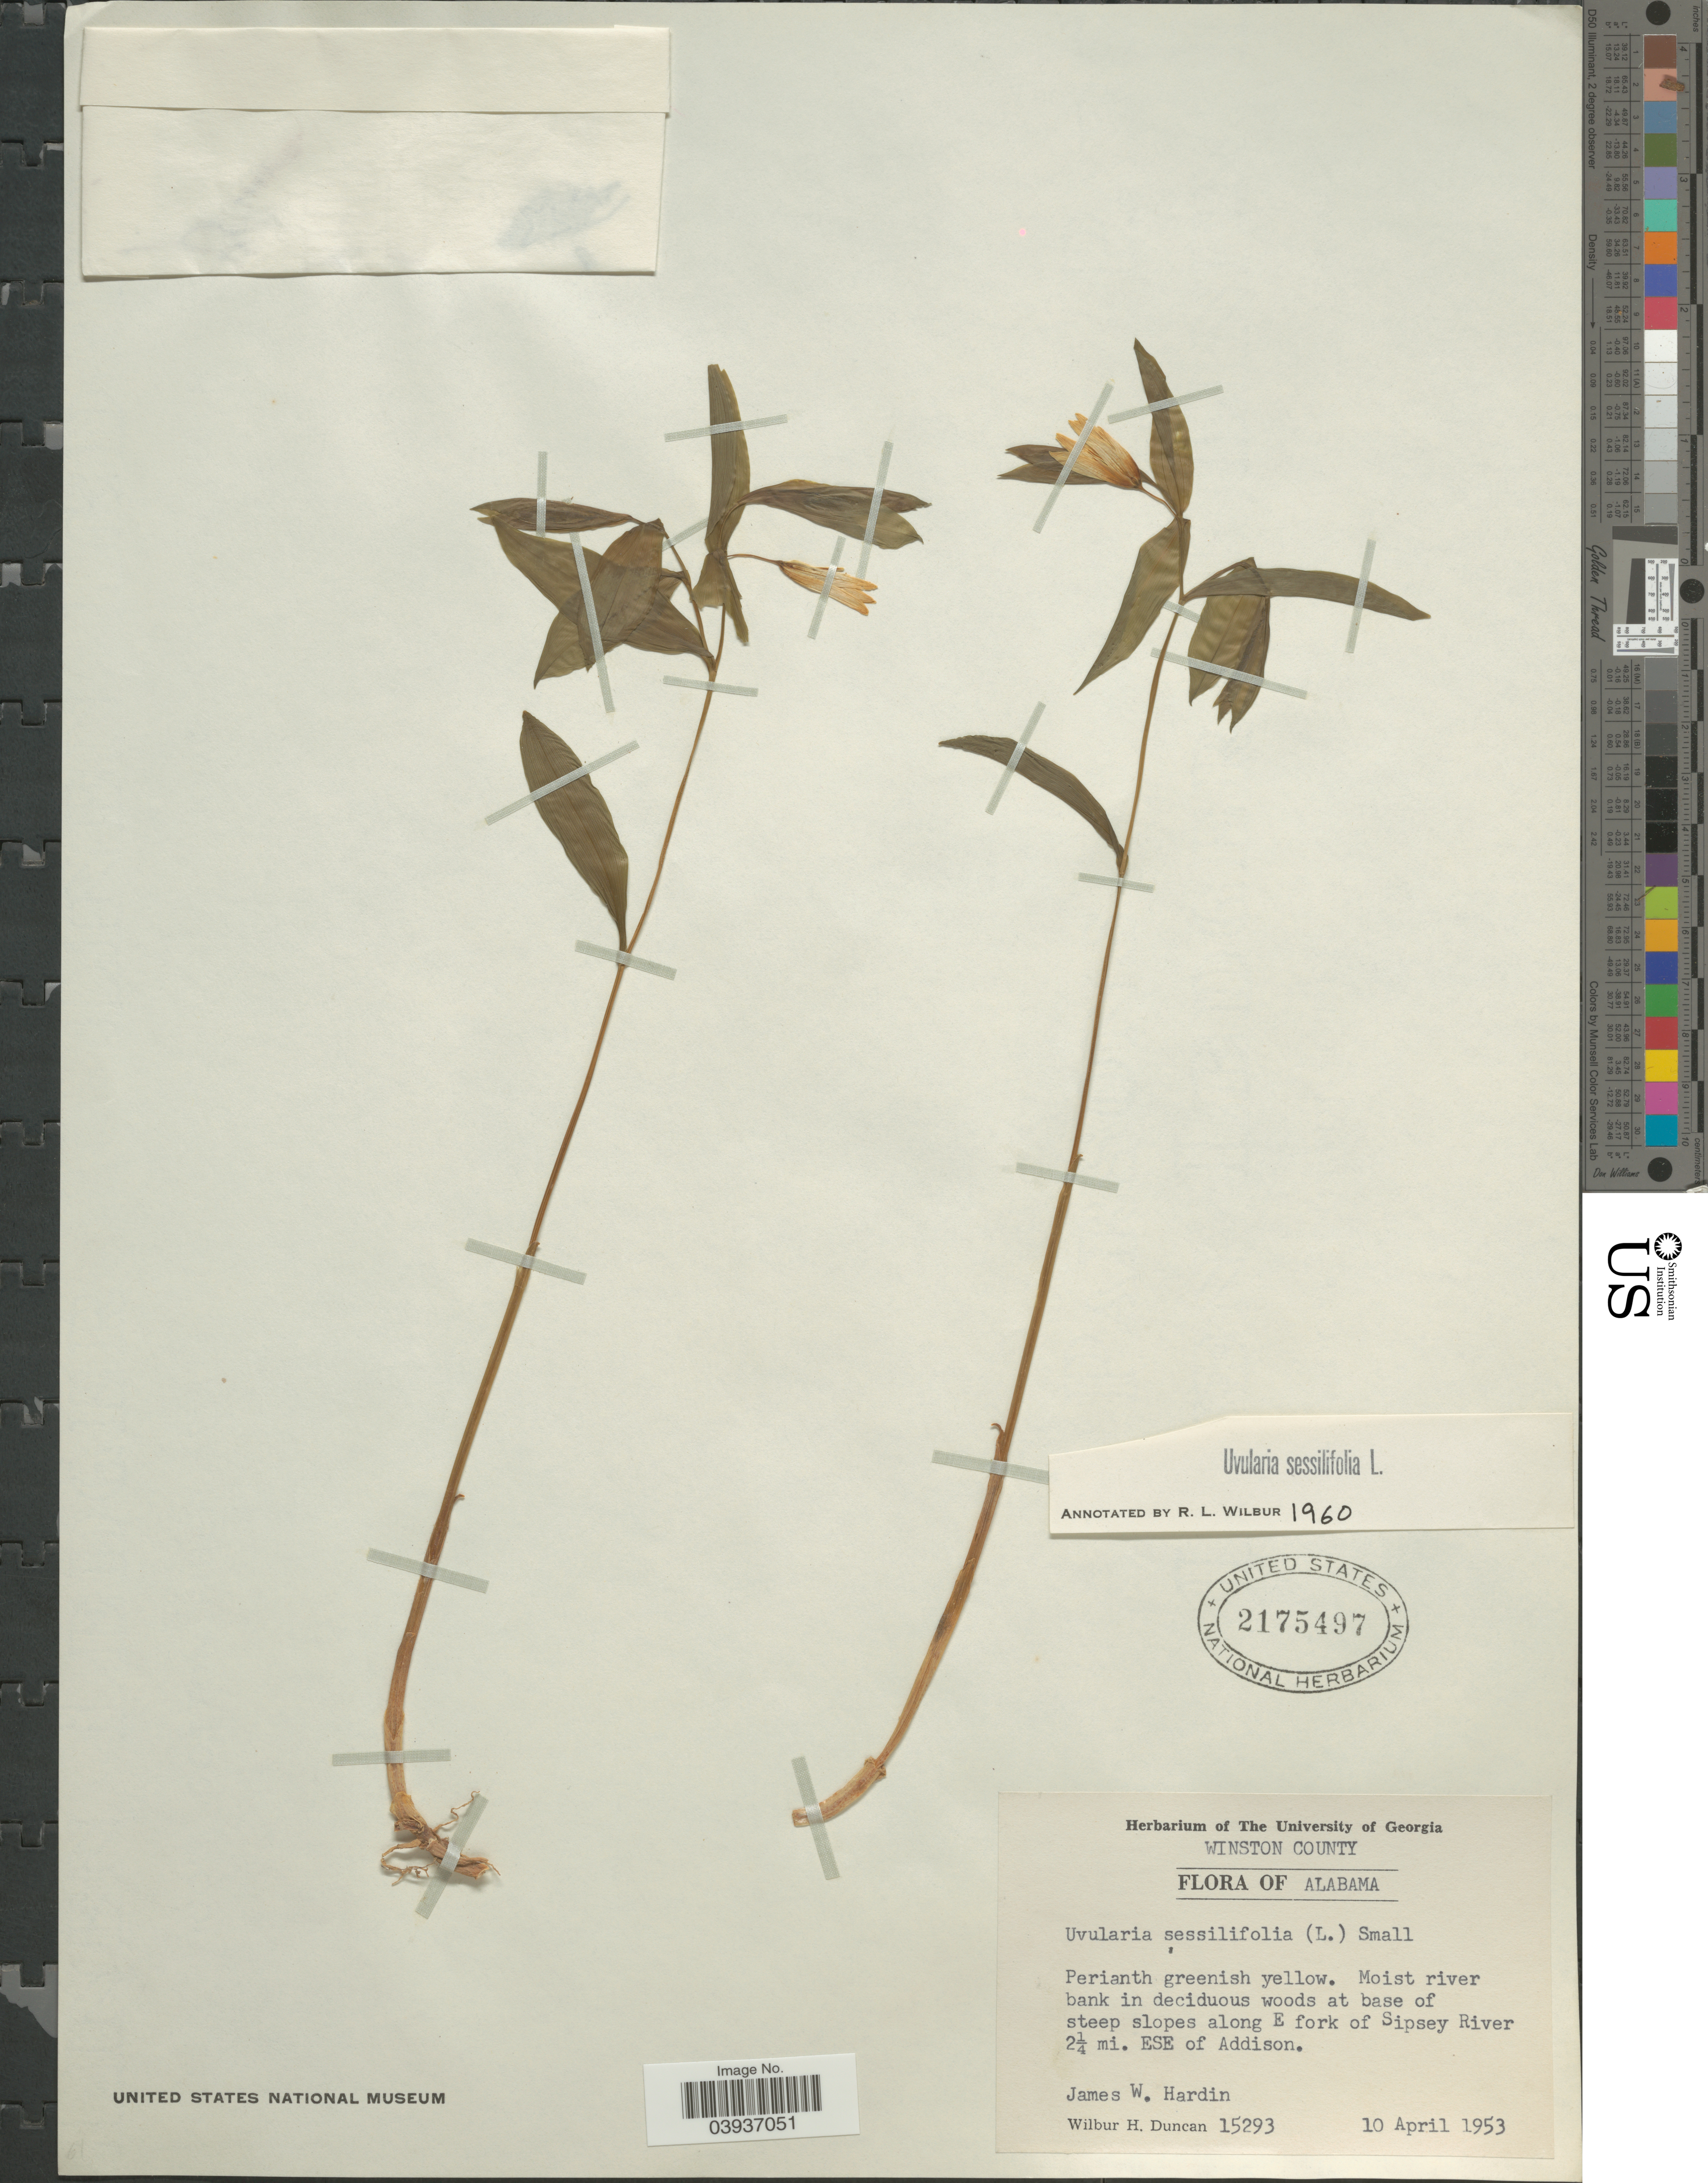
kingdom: Plantae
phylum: Tracheophyta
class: Liliopsida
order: Liliales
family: Colchicaceae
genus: Uvularia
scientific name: Uvularia sessilifolia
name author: L.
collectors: J. W. Hardin & W. H. Duncan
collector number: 15293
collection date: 1953-04-10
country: United States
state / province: Alabama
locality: Winston County. At base of steep slopes along E fork of Sipsey River 2¼ mi. ESE of Addison.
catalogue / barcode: US 2175497